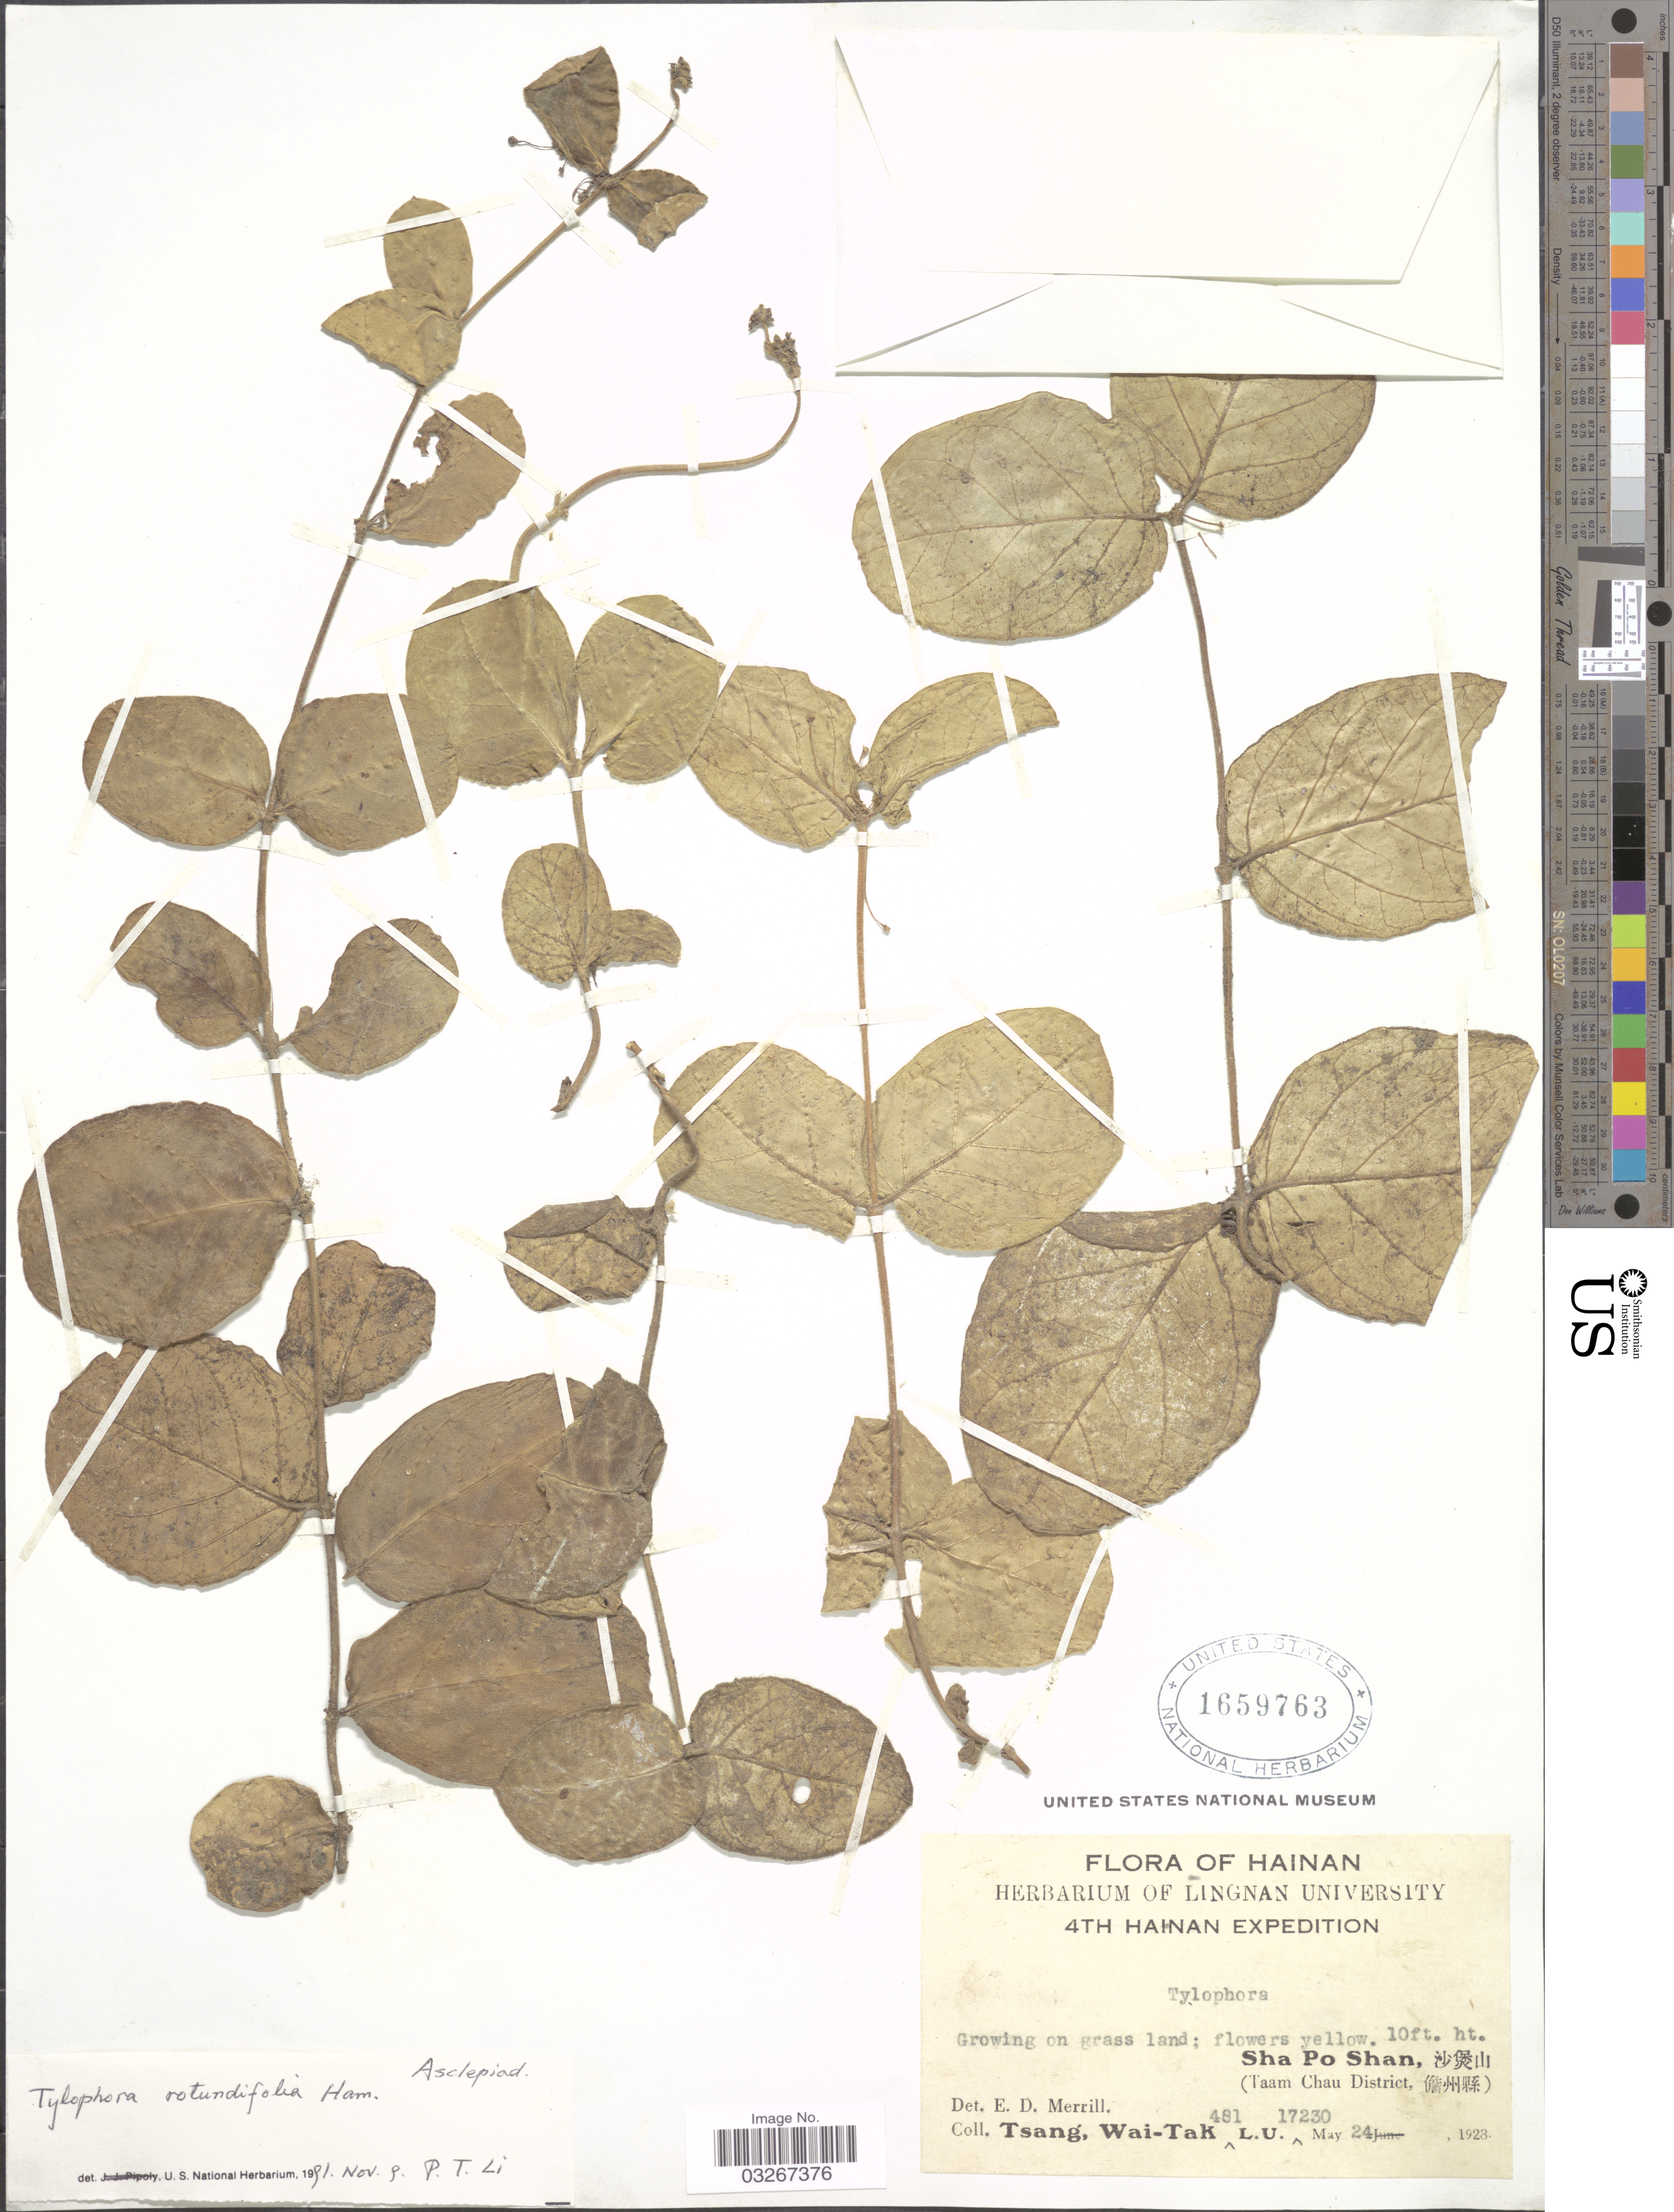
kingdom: Plantae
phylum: Tracheophyta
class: Magnoliopsida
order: Gentianales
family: Apocynaceae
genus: Tylophora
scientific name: Tylophora rotundifolia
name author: Buch.-Ham. ex Wight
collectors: W. T. Tsang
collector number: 481 L.U. 17230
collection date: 1923-05-24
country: China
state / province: Hainan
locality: Sha Po Shan, X. (Taan Chau District, X).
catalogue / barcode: US 1659763